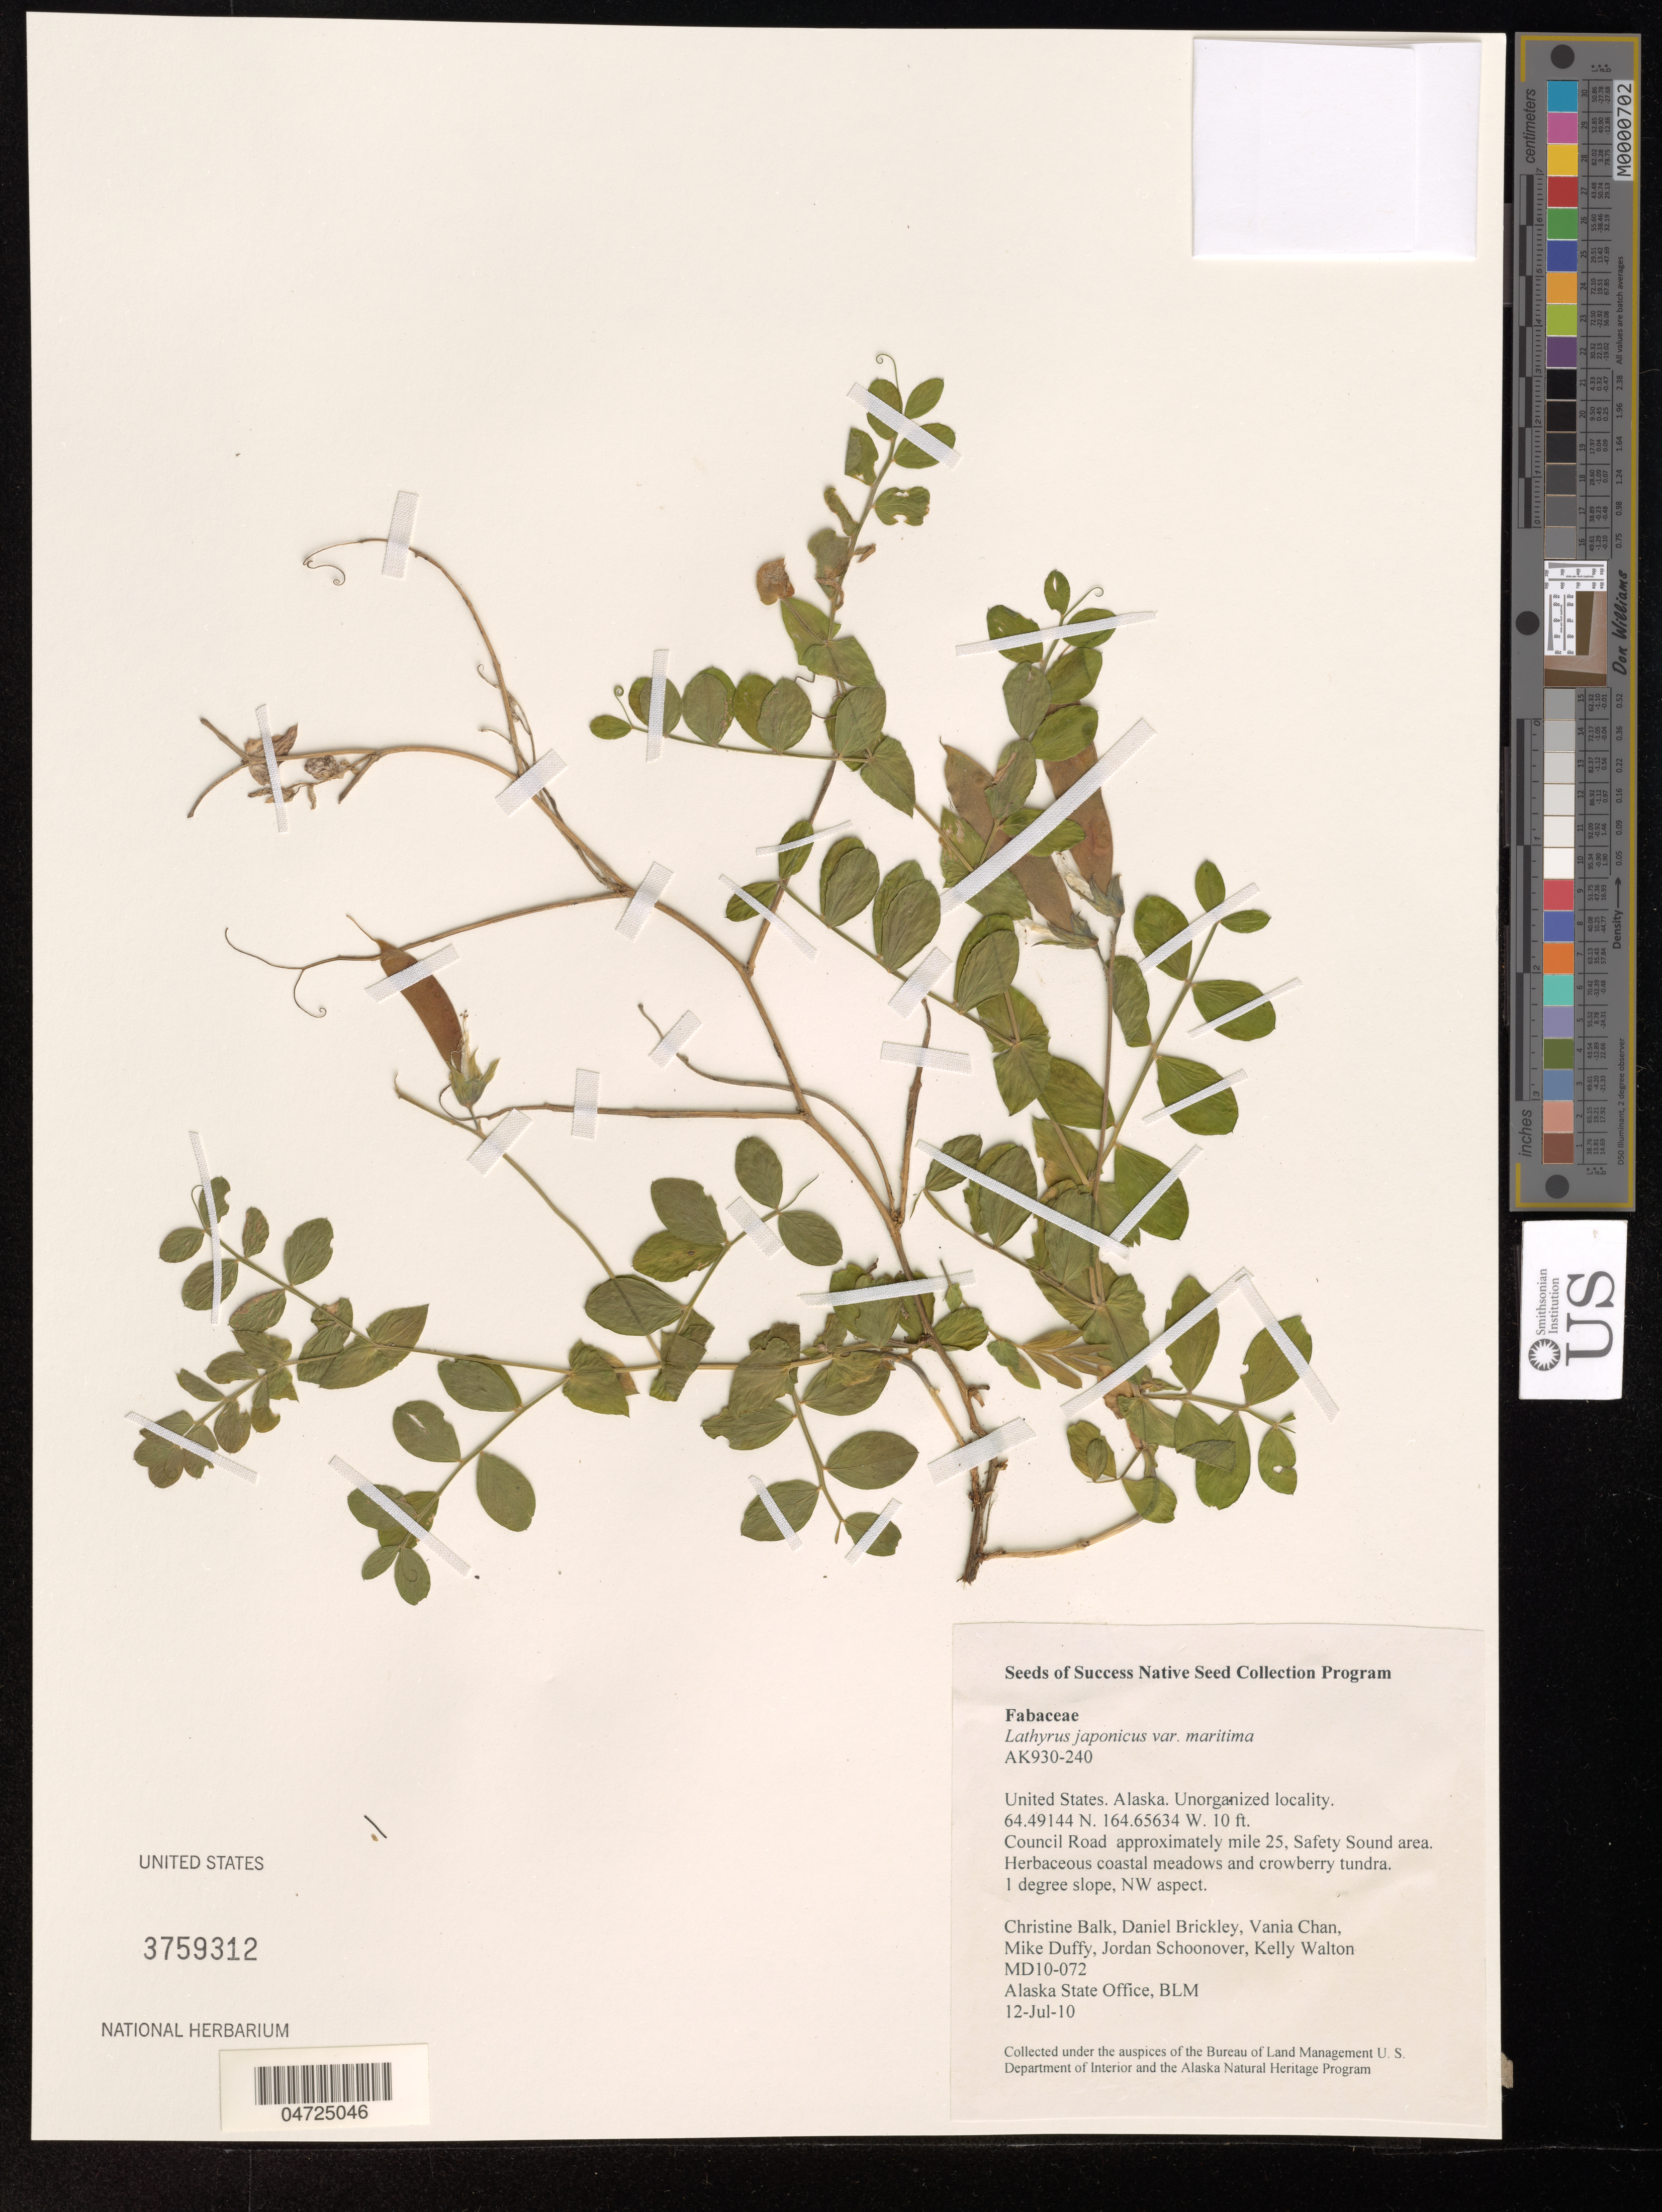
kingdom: Plantae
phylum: Tracheophyta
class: Magnoliopsida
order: Fabales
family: Fabaceae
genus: Lathyrus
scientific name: Lathyrus japonicus var. maritimus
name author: (L.) Kartesz & Gandhi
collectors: C. Balk, D. Brickley, V. Chan, M. Duffy & et al.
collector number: MD10-072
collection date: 2010-07-12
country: United States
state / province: Alaska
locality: Council Road approximately mile 25, Safety Sound area. 1 degree slope, NW aspect.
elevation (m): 3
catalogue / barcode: US 3759312